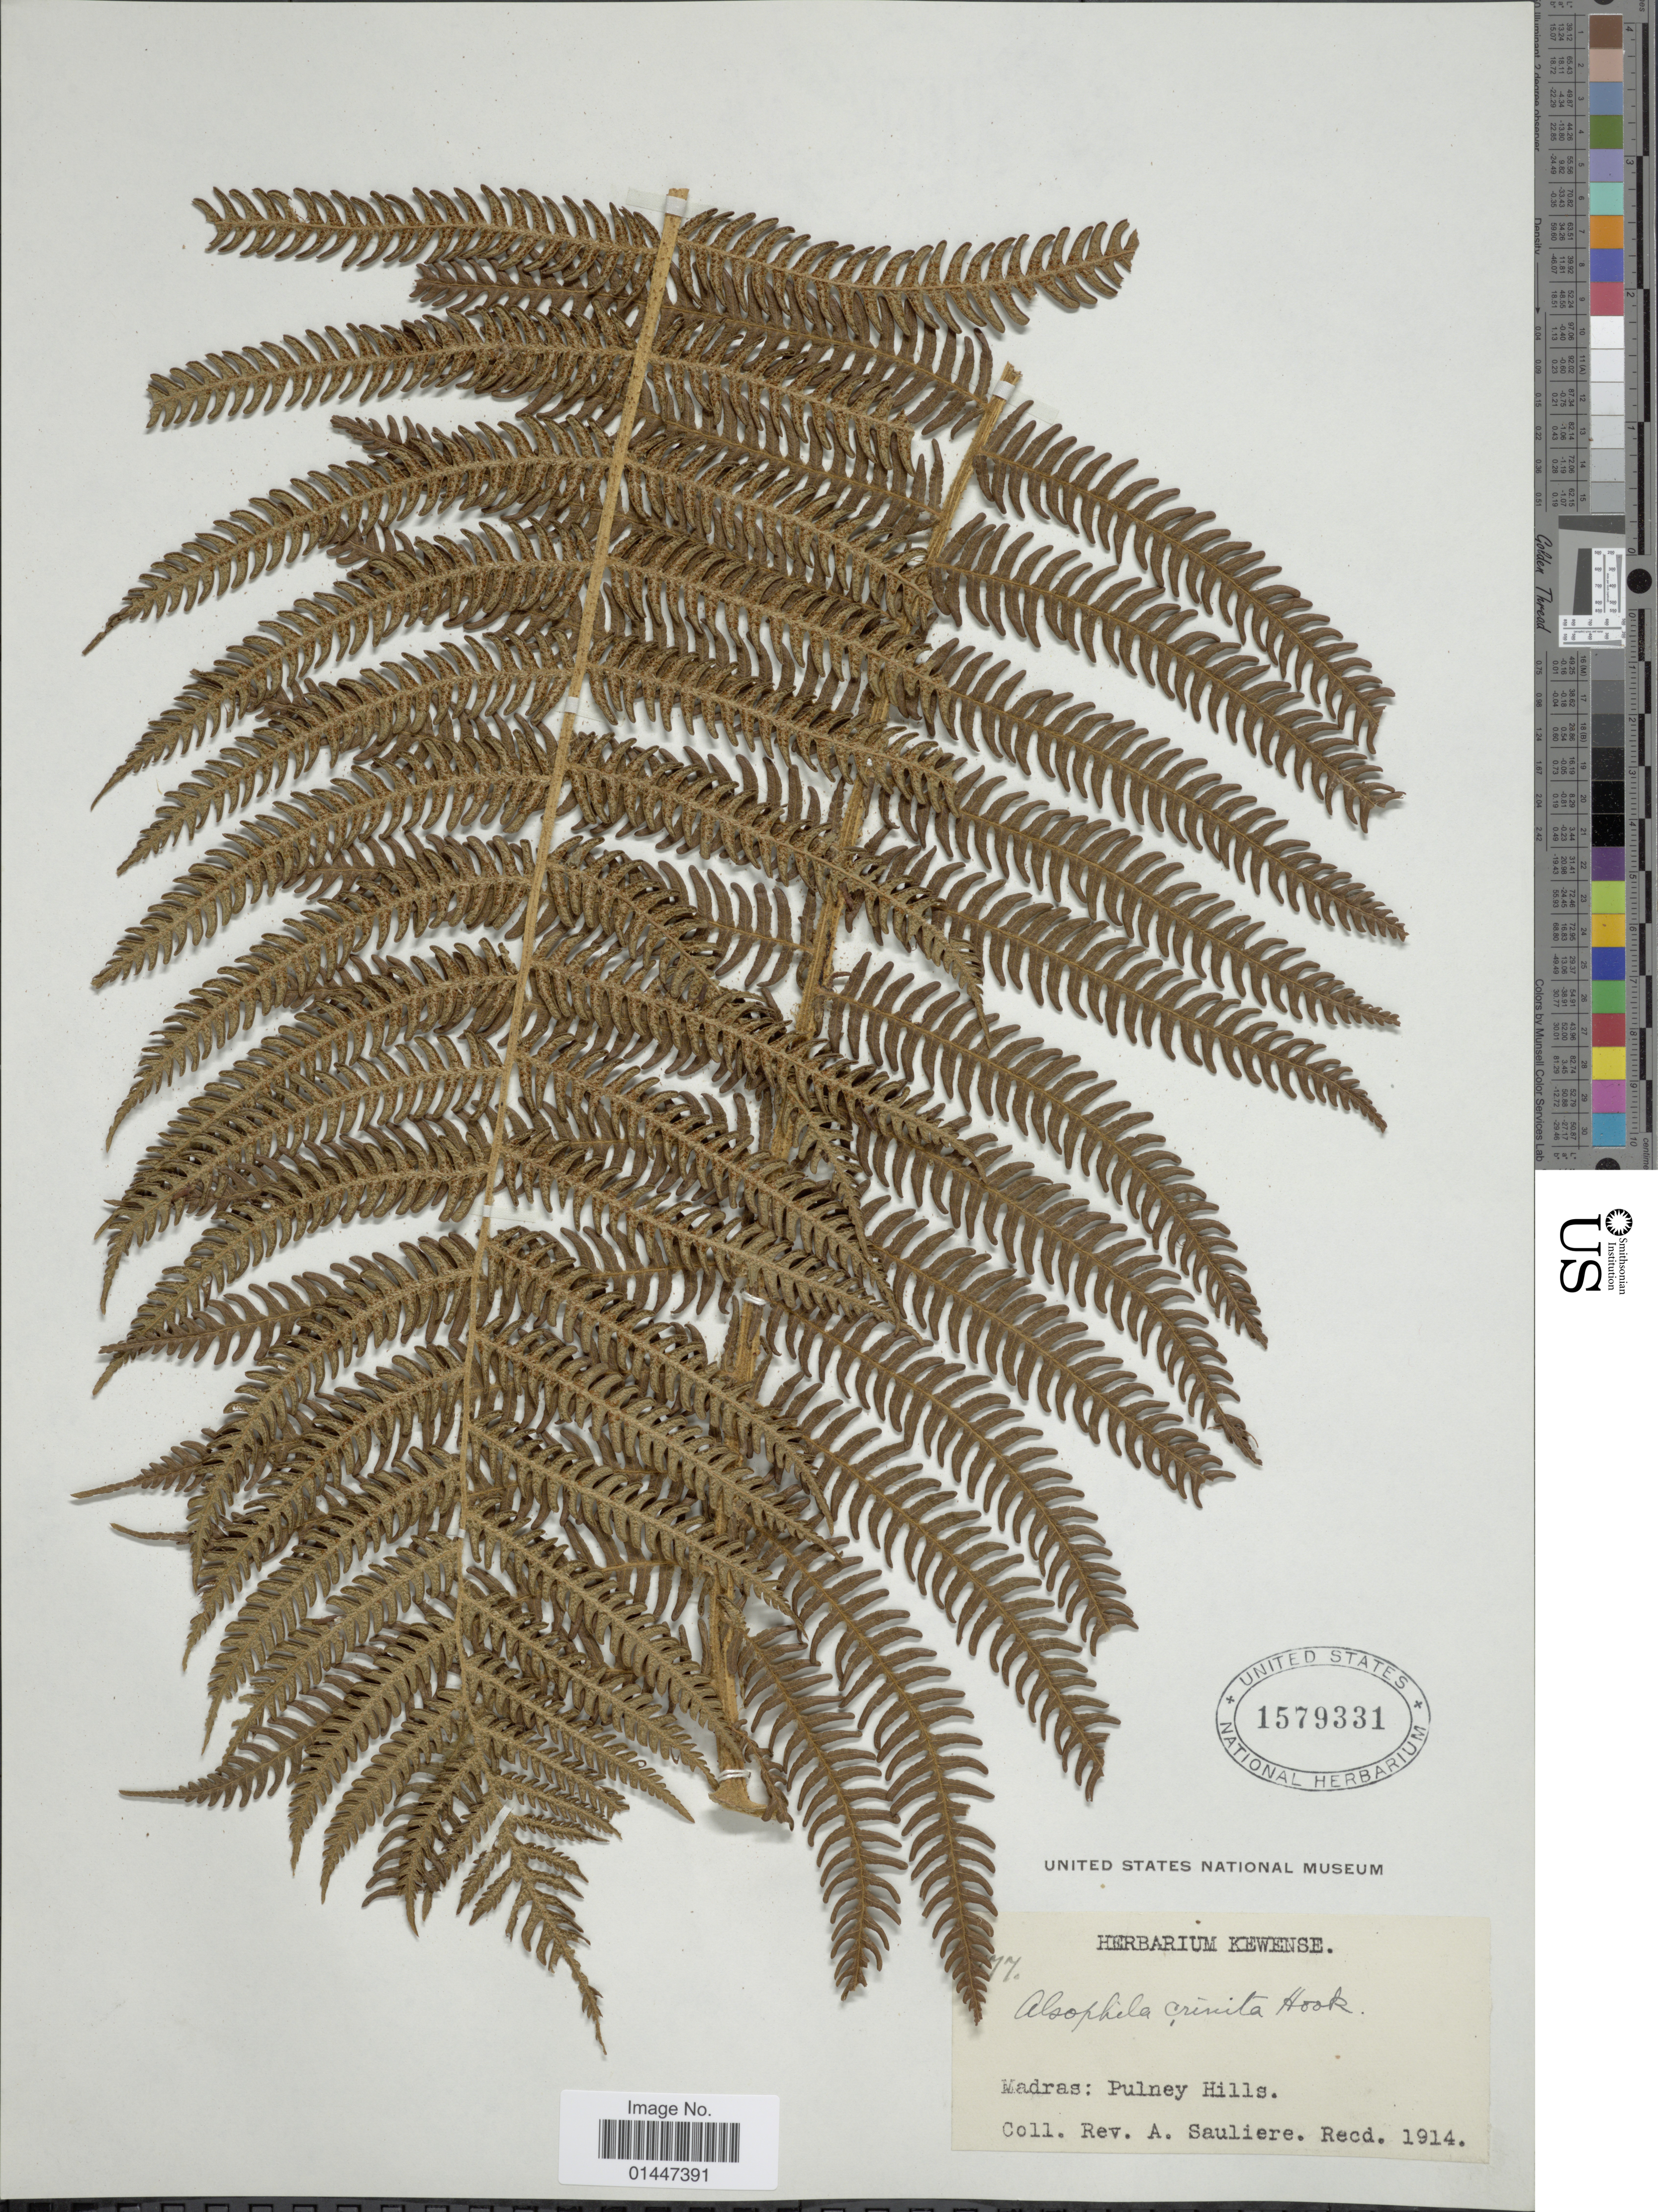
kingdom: Plantae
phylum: Tracheophyta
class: Polypodiopsida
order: Cyatheales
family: Cyatheaceae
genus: Sphaeropteris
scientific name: Sphaeropteris crinita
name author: (Hook.) R.M. Tryon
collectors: A. Sauliere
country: India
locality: Madras: Pulney Hills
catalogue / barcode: US 1579331